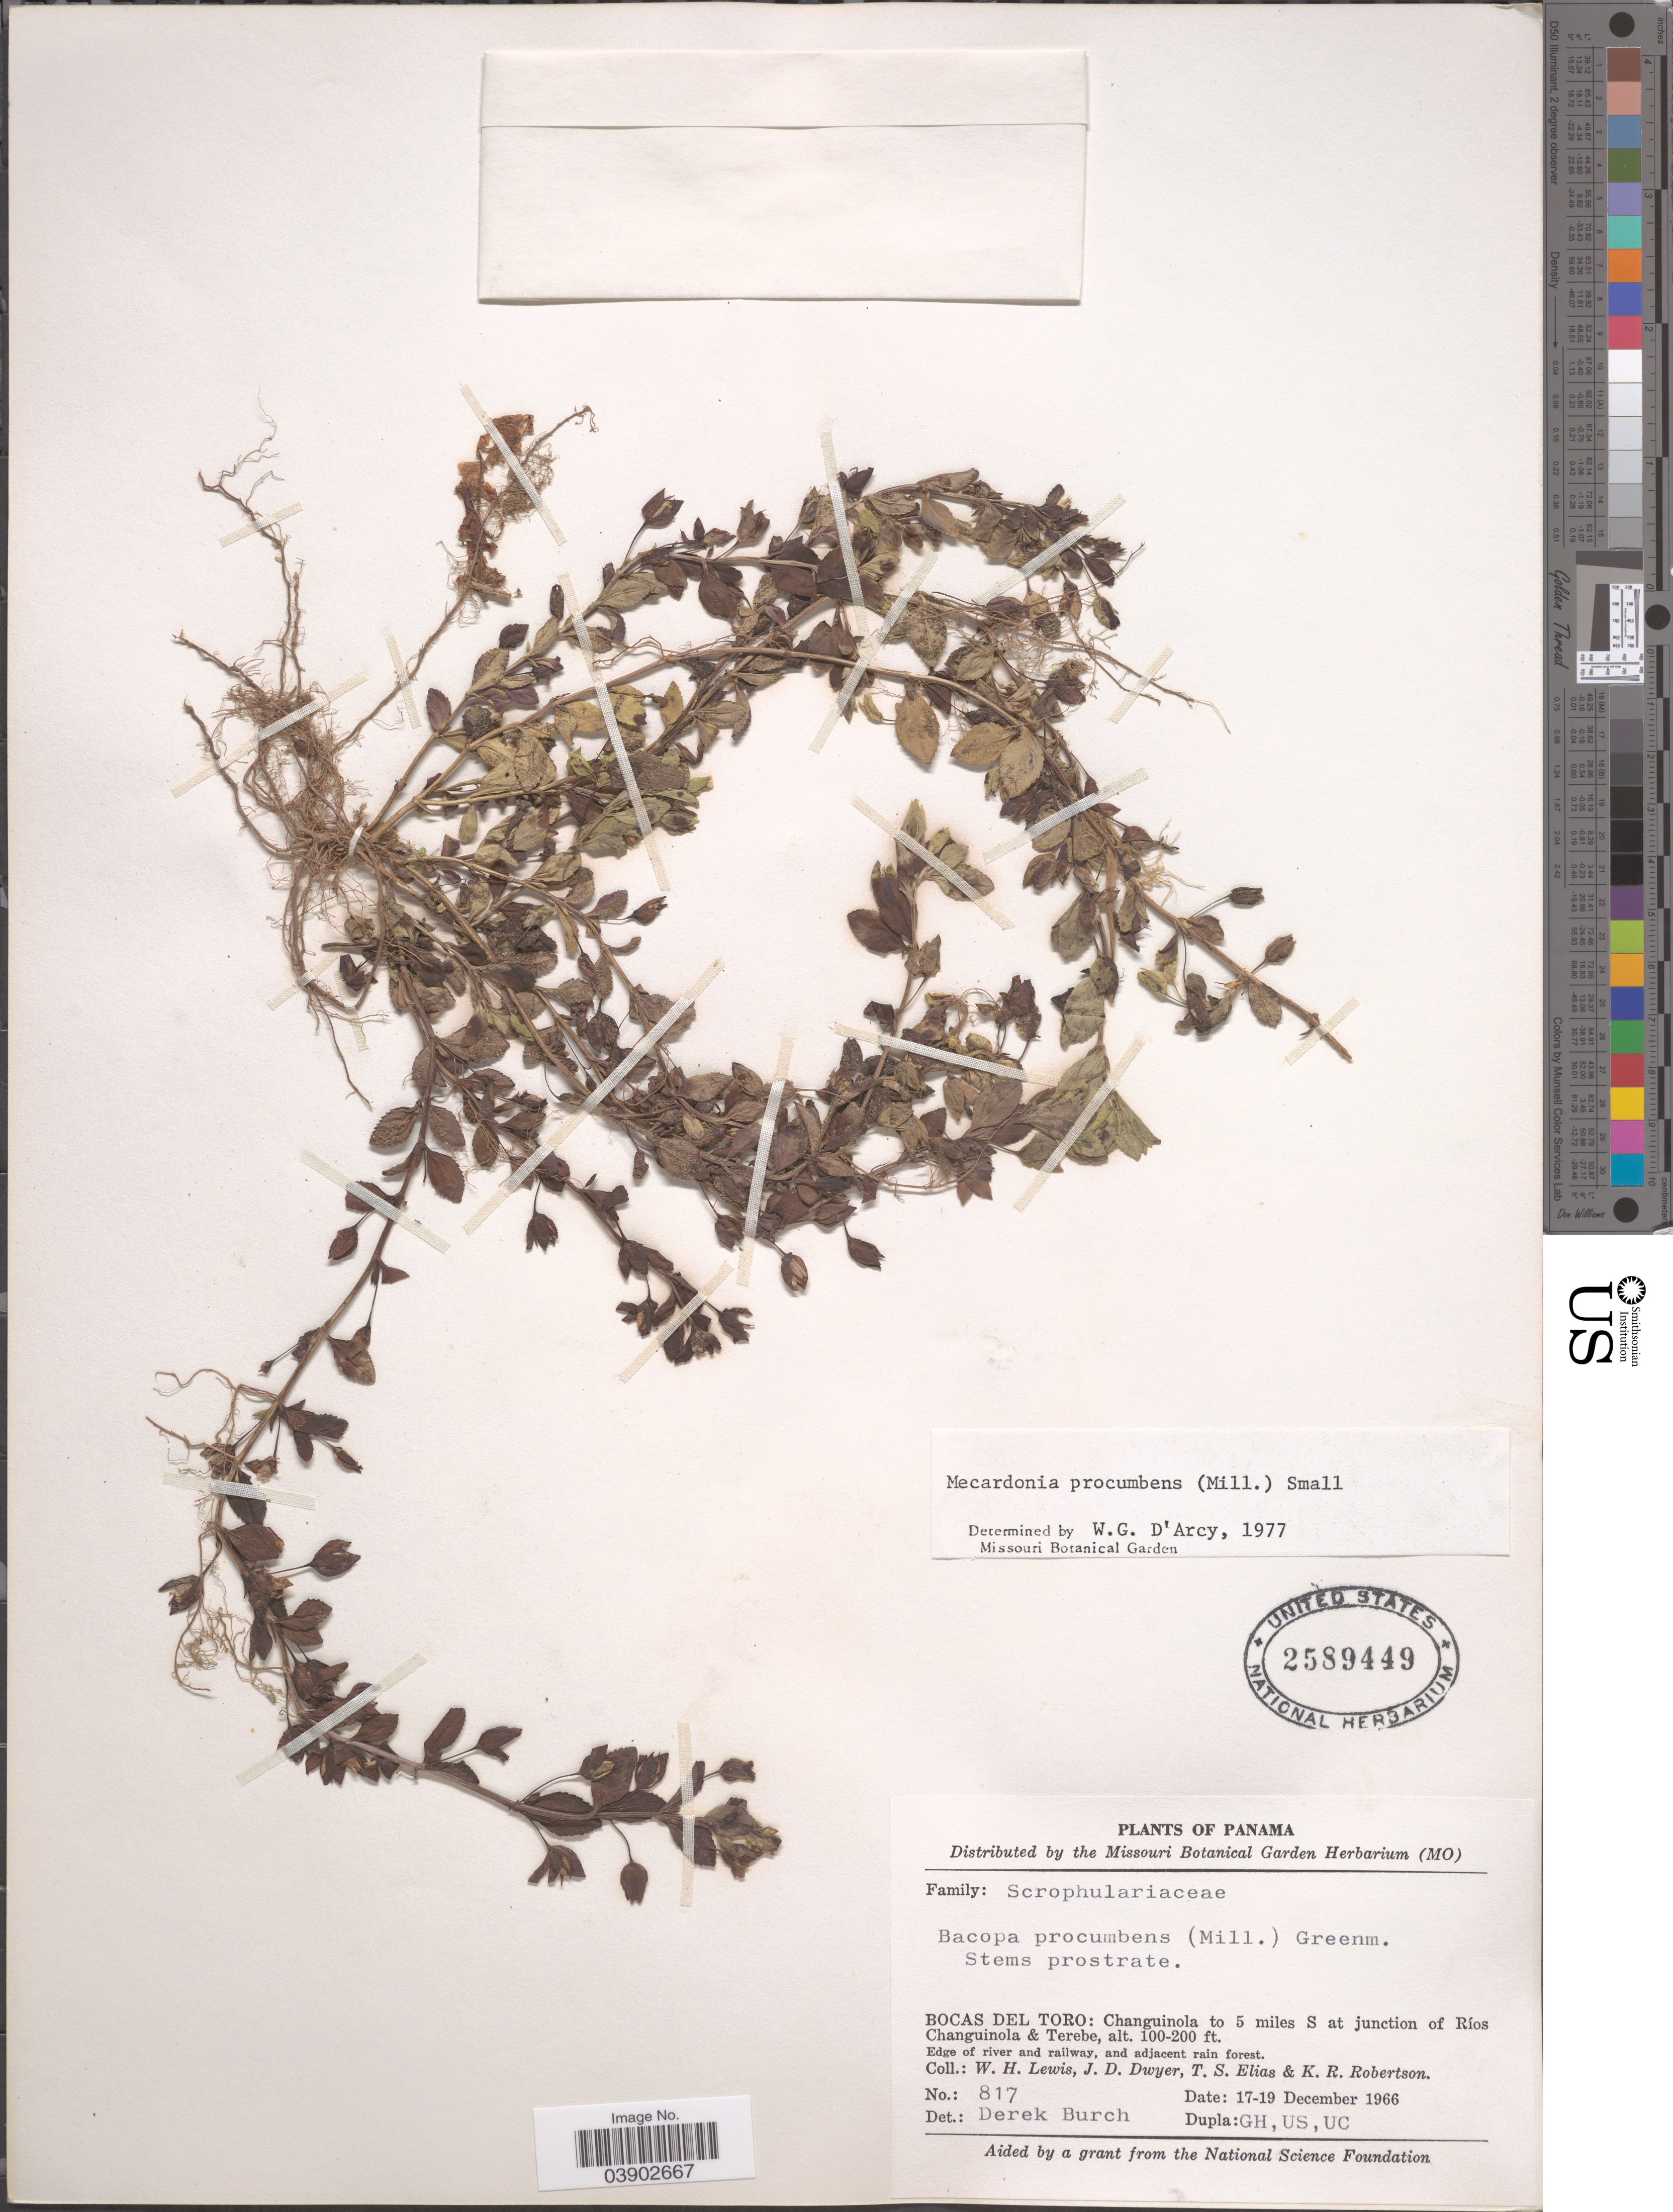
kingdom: Plantae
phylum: Tracheophyta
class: Magnoliopsida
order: Lamiales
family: Plantaginaceae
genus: Mecardonia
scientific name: Mecardonia procumbens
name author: (Mill.) Small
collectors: W. H. Lewis, J. D. Dwyer, T. S. Elias & K. Robertson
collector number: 817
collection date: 1966-12-17/1966-12-19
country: Panama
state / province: Bocas del Toro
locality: Changuinola to 5 miles S at junction of Ríos Changuinola & Terebe.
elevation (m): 30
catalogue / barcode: US 2589449